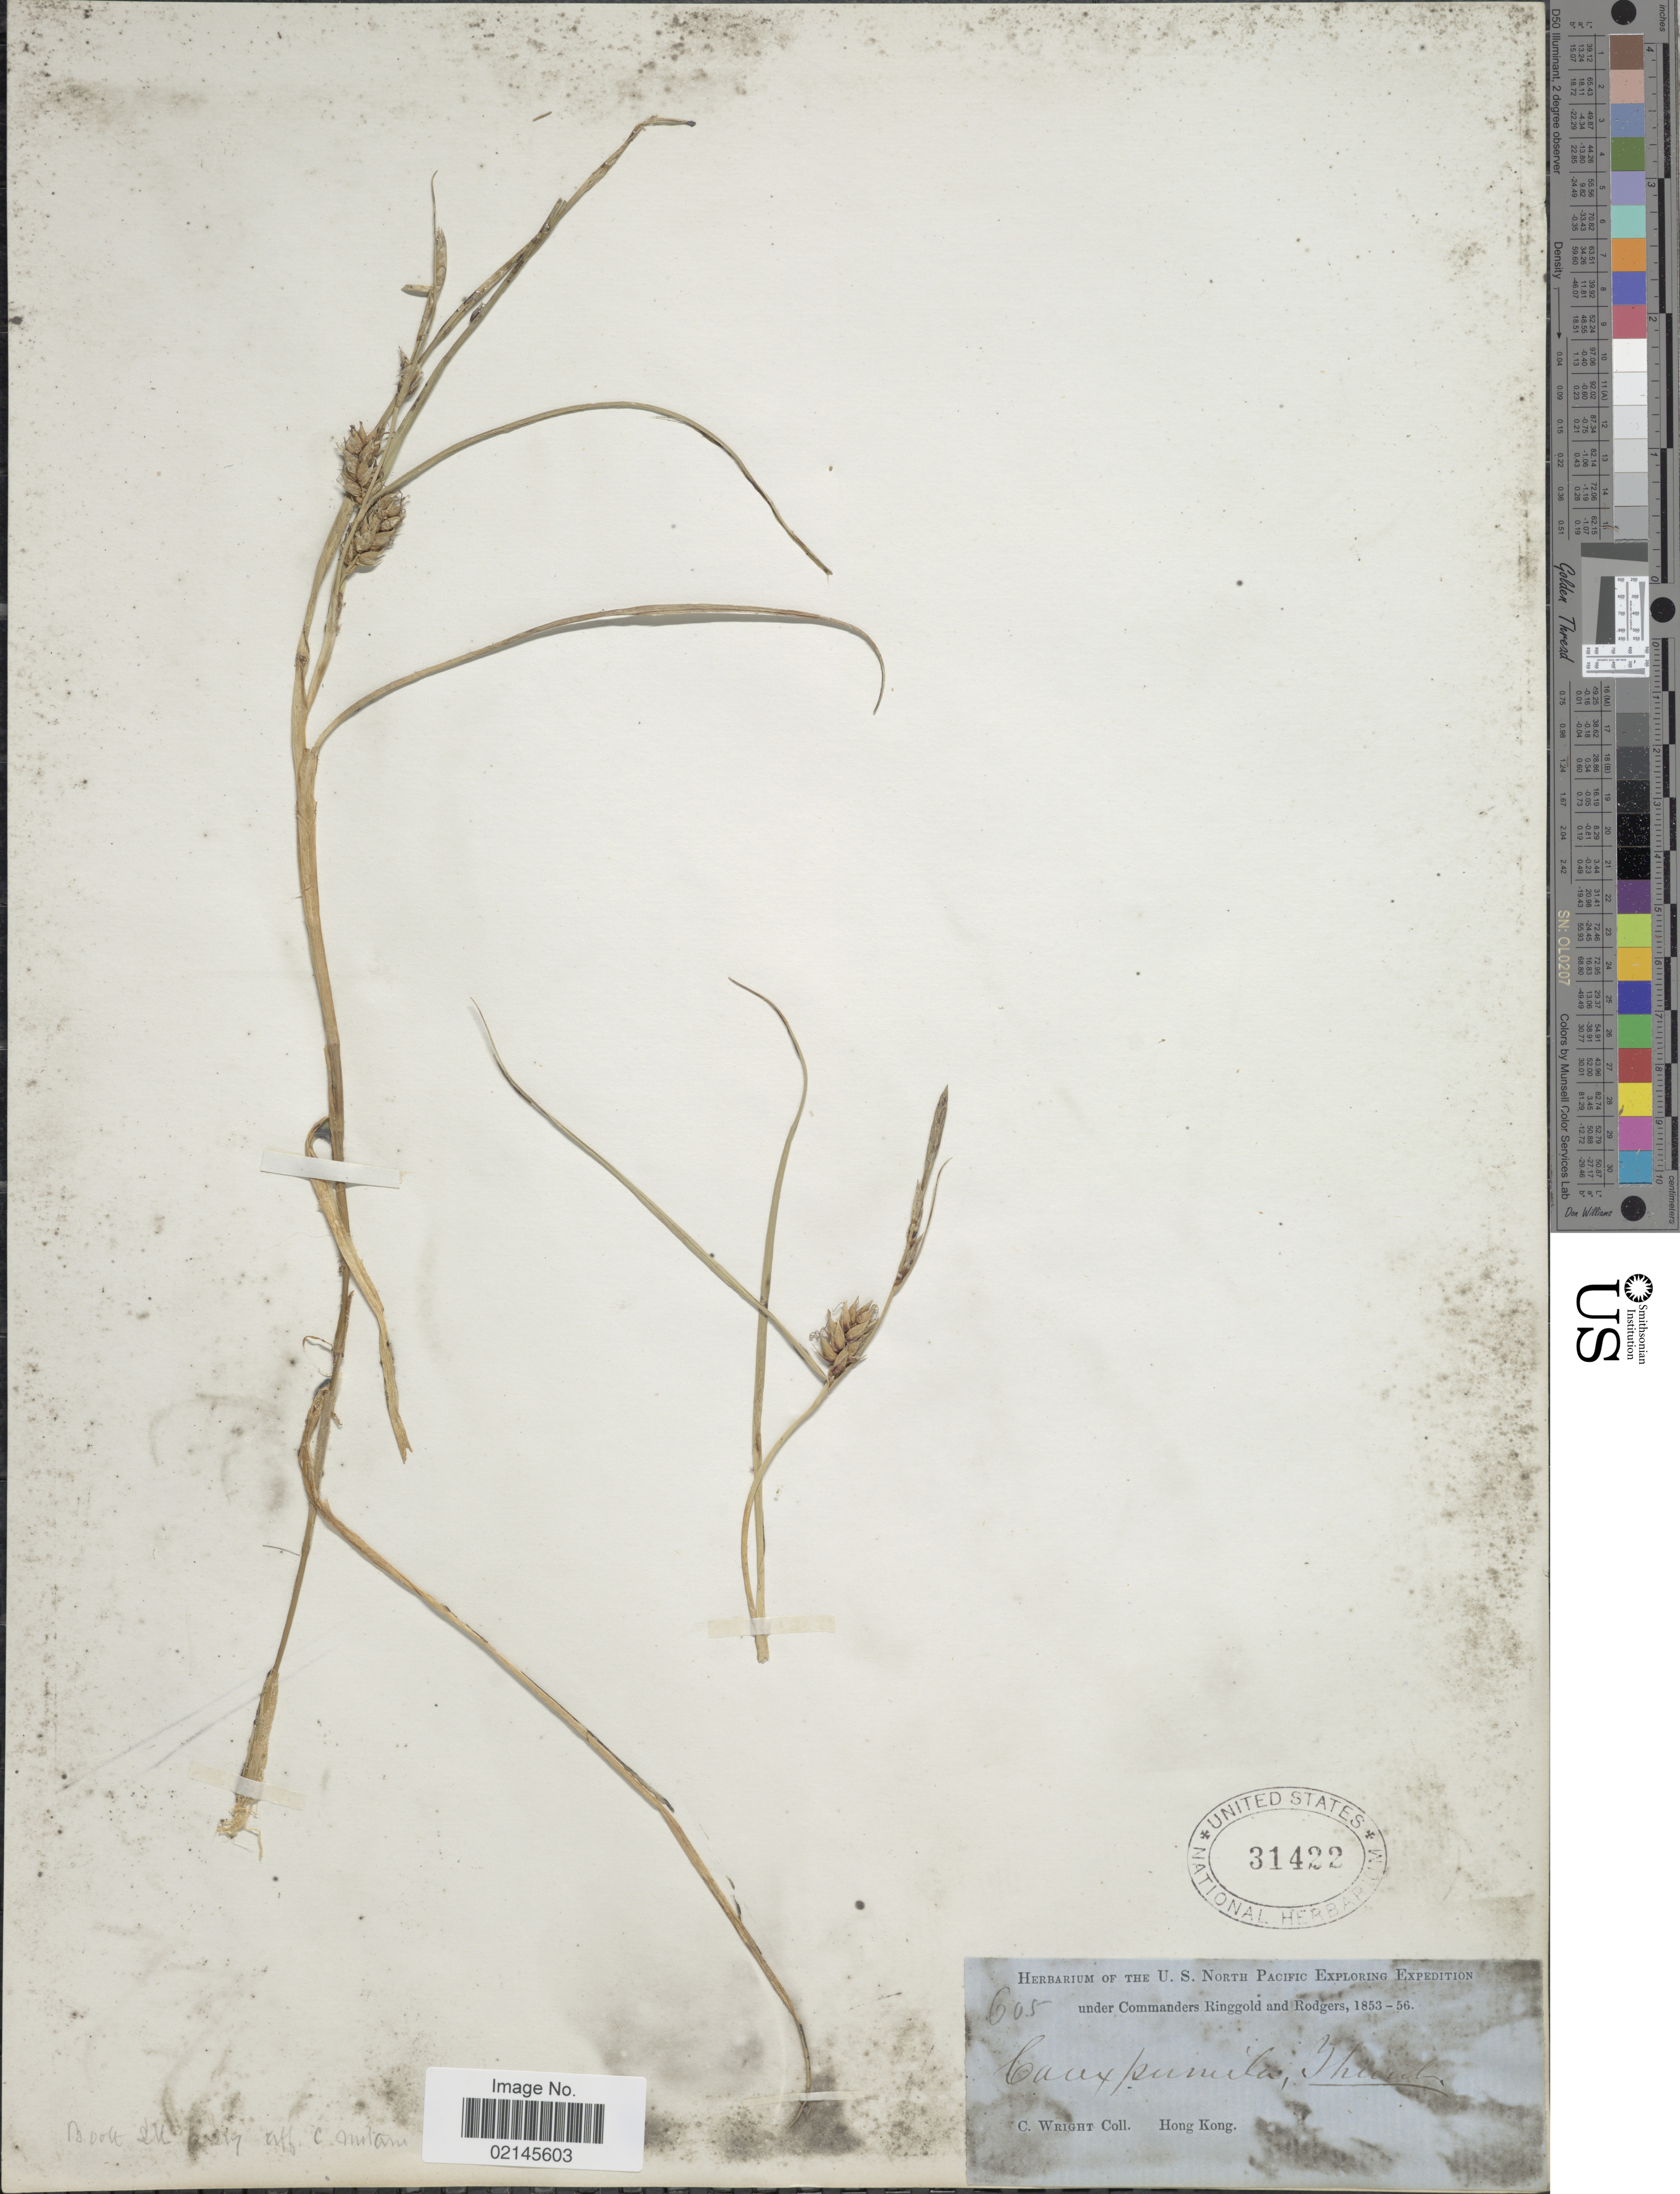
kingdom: Plantae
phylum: Tracheophyta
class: Liliopsida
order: Poales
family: Cyperaceae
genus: Carex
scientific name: Carex pumila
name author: Thunb.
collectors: C. Wright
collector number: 605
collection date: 1853/1856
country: China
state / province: Hong Kong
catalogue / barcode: US 31422